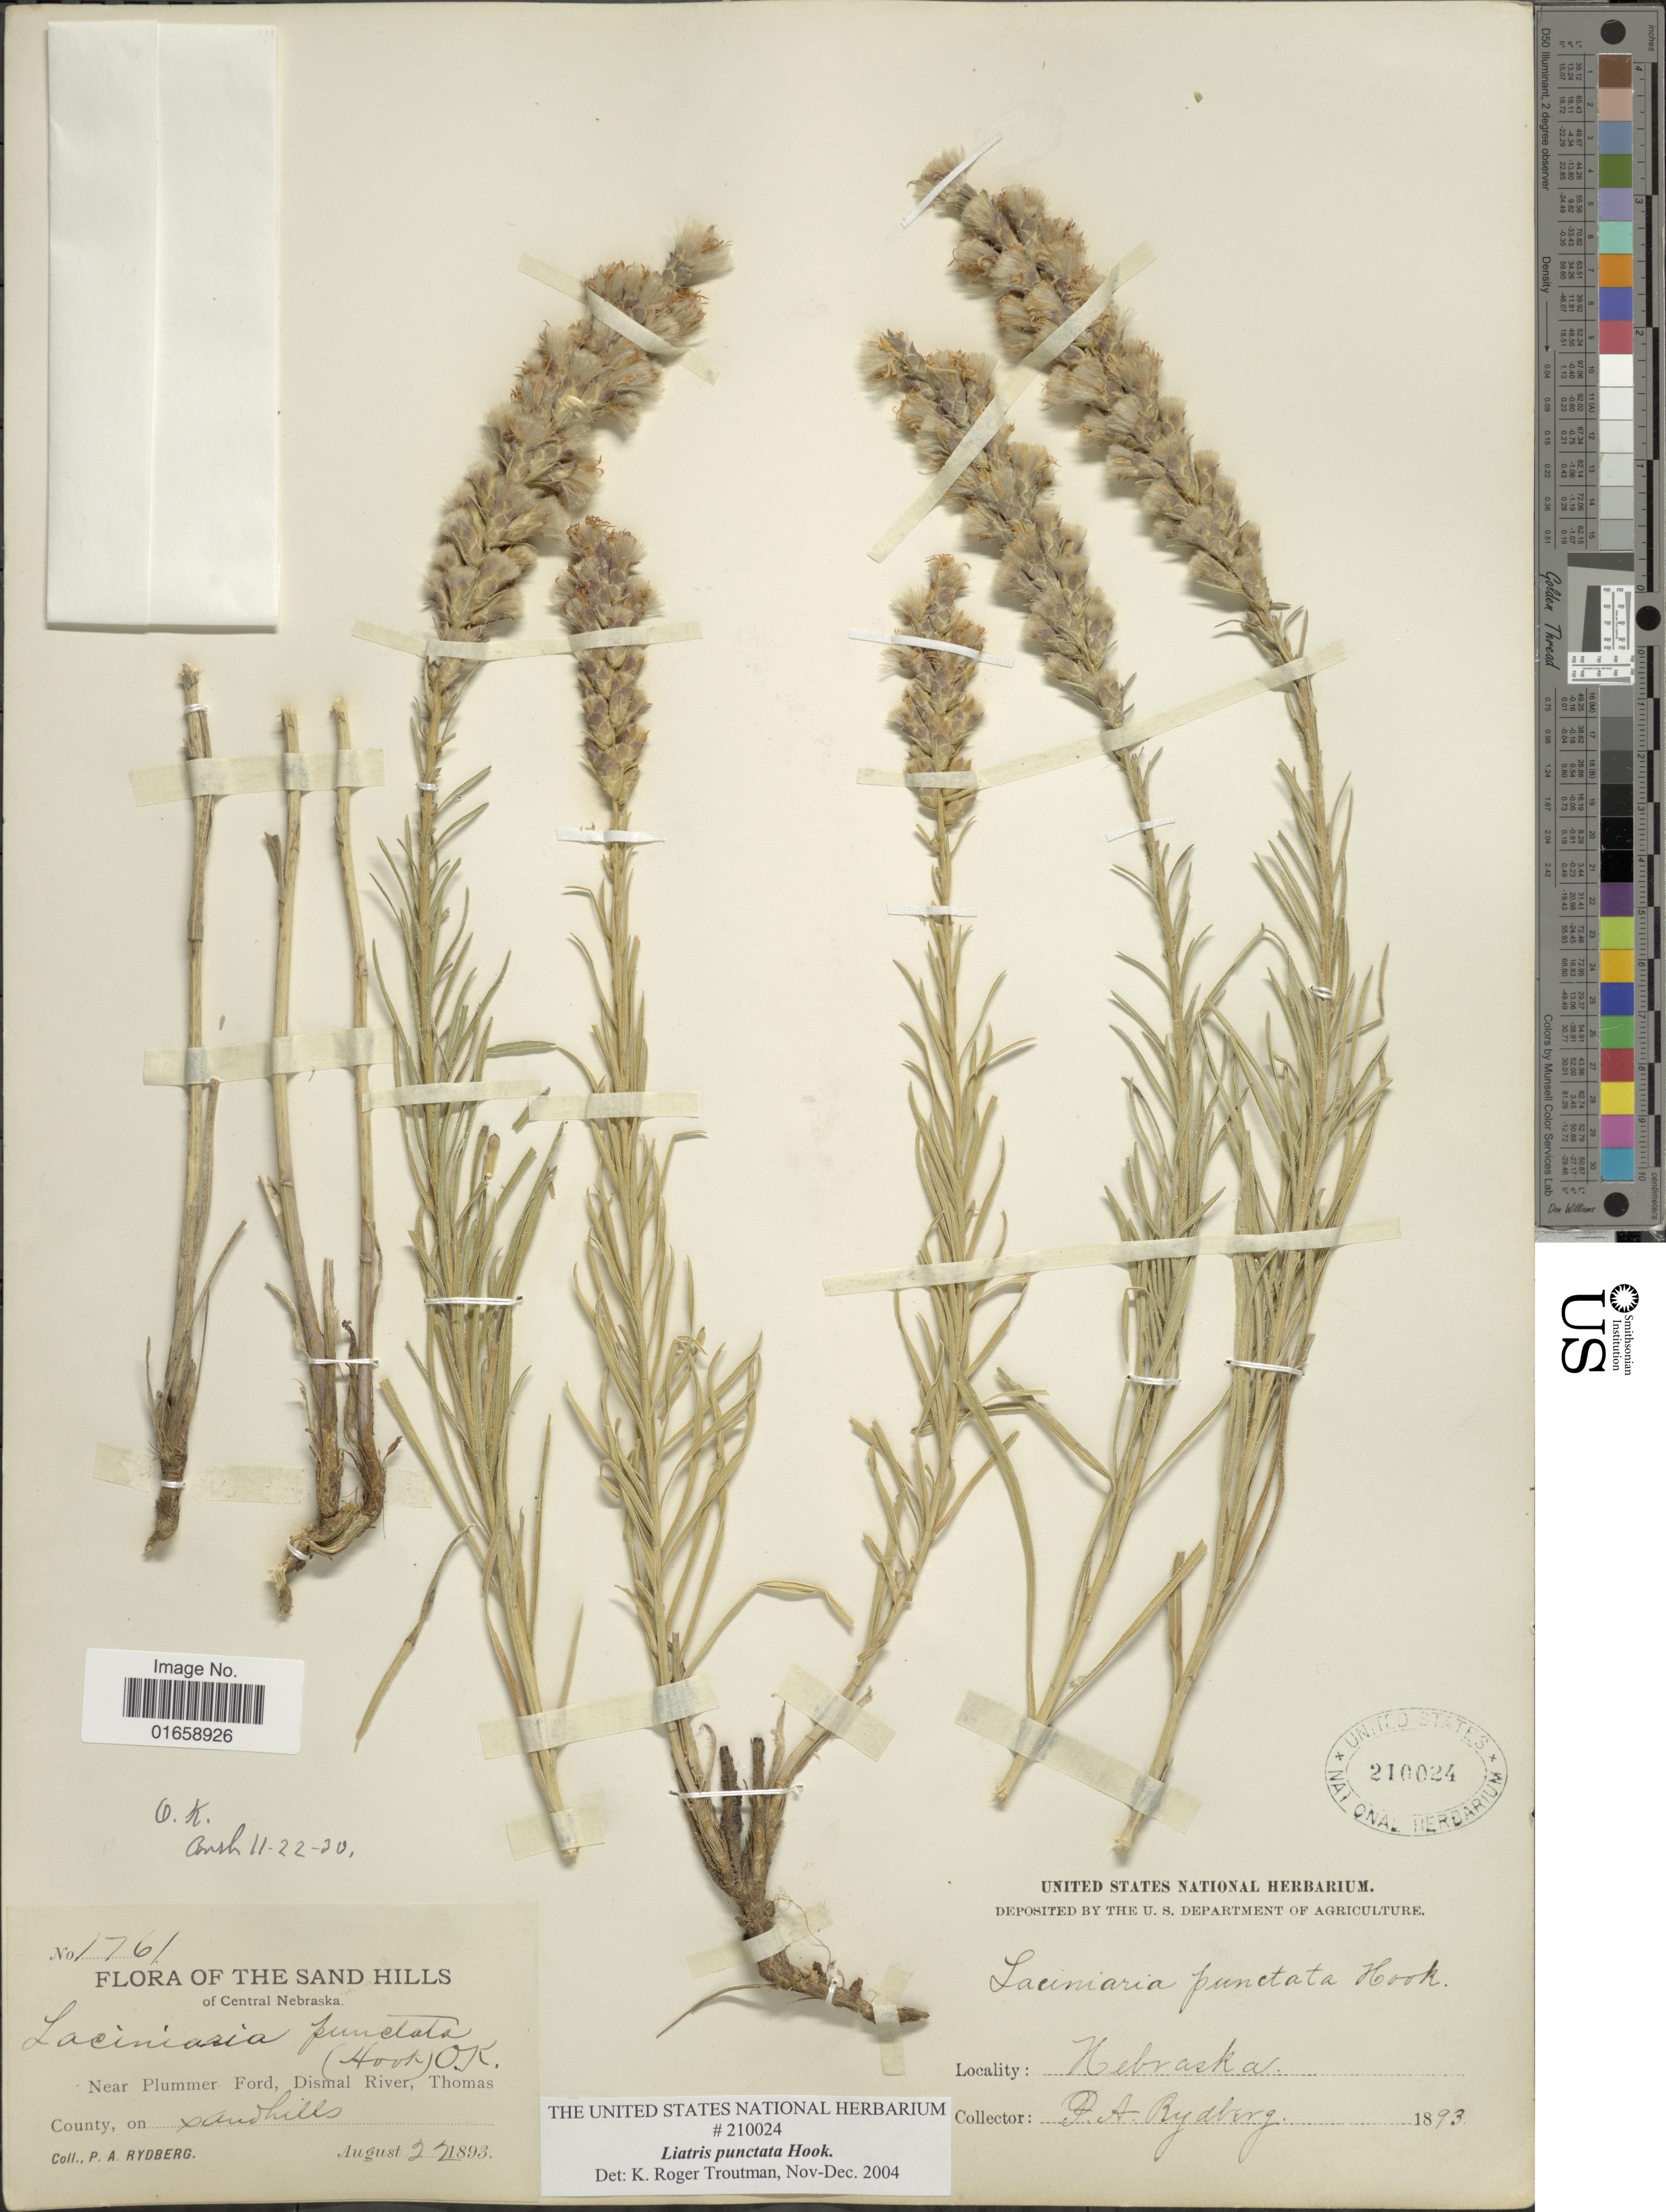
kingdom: Plantae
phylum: Tracheophyta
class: Magnoliopsida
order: Asterales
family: Asteraceae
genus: Liatris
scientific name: Liatris punctata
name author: Hook.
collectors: P. A. Rydberg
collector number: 1761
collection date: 1893-08-22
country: United States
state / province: Nebraska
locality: The Sand Hills of Central Nebraska, Near Plummer Ford, Dismal River, Thomas County, on sandhill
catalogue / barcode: US 210024